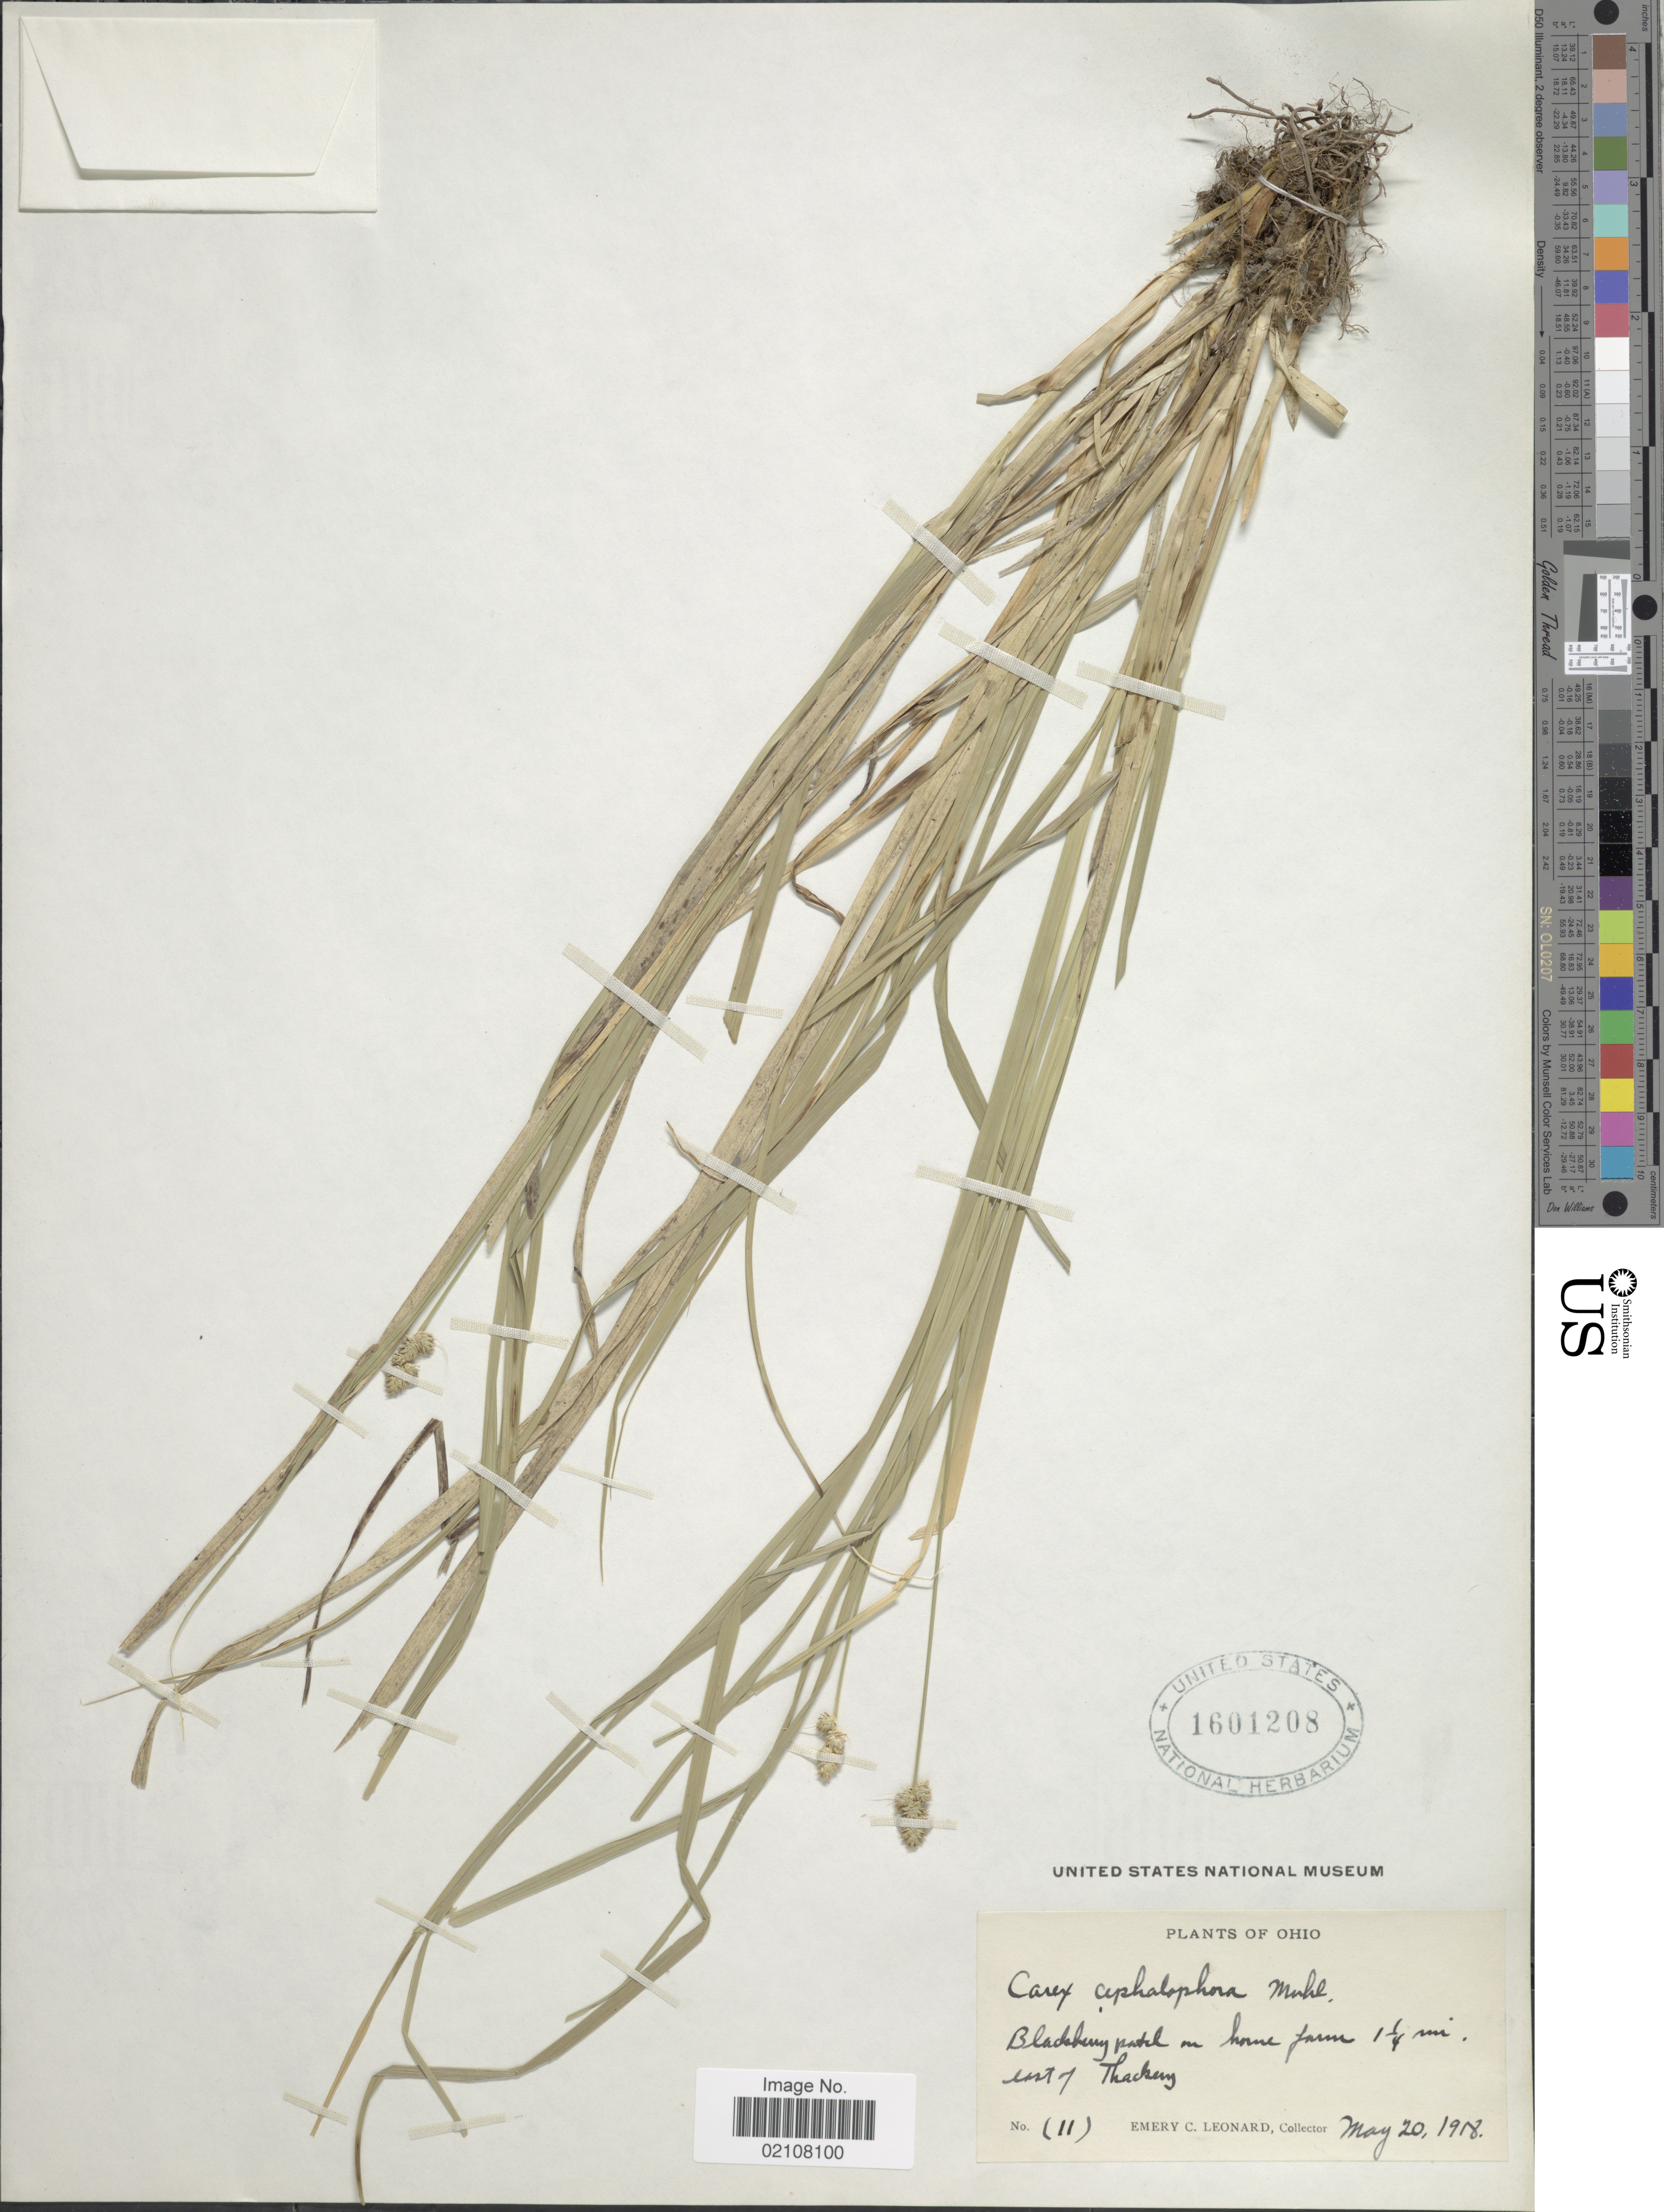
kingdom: Plantae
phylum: Tracheophyta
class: Liliopsida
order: Poales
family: Cyperaceae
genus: Carex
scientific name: Carex cephalophora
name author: Muhl. ex Willd.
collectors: E. C. Leonard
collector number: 11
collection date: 1918-05-20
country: United States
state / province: Ohio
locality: Blackberry patch on home farm 1 1/4 mi. east of Thackery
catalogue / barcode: US 1601208